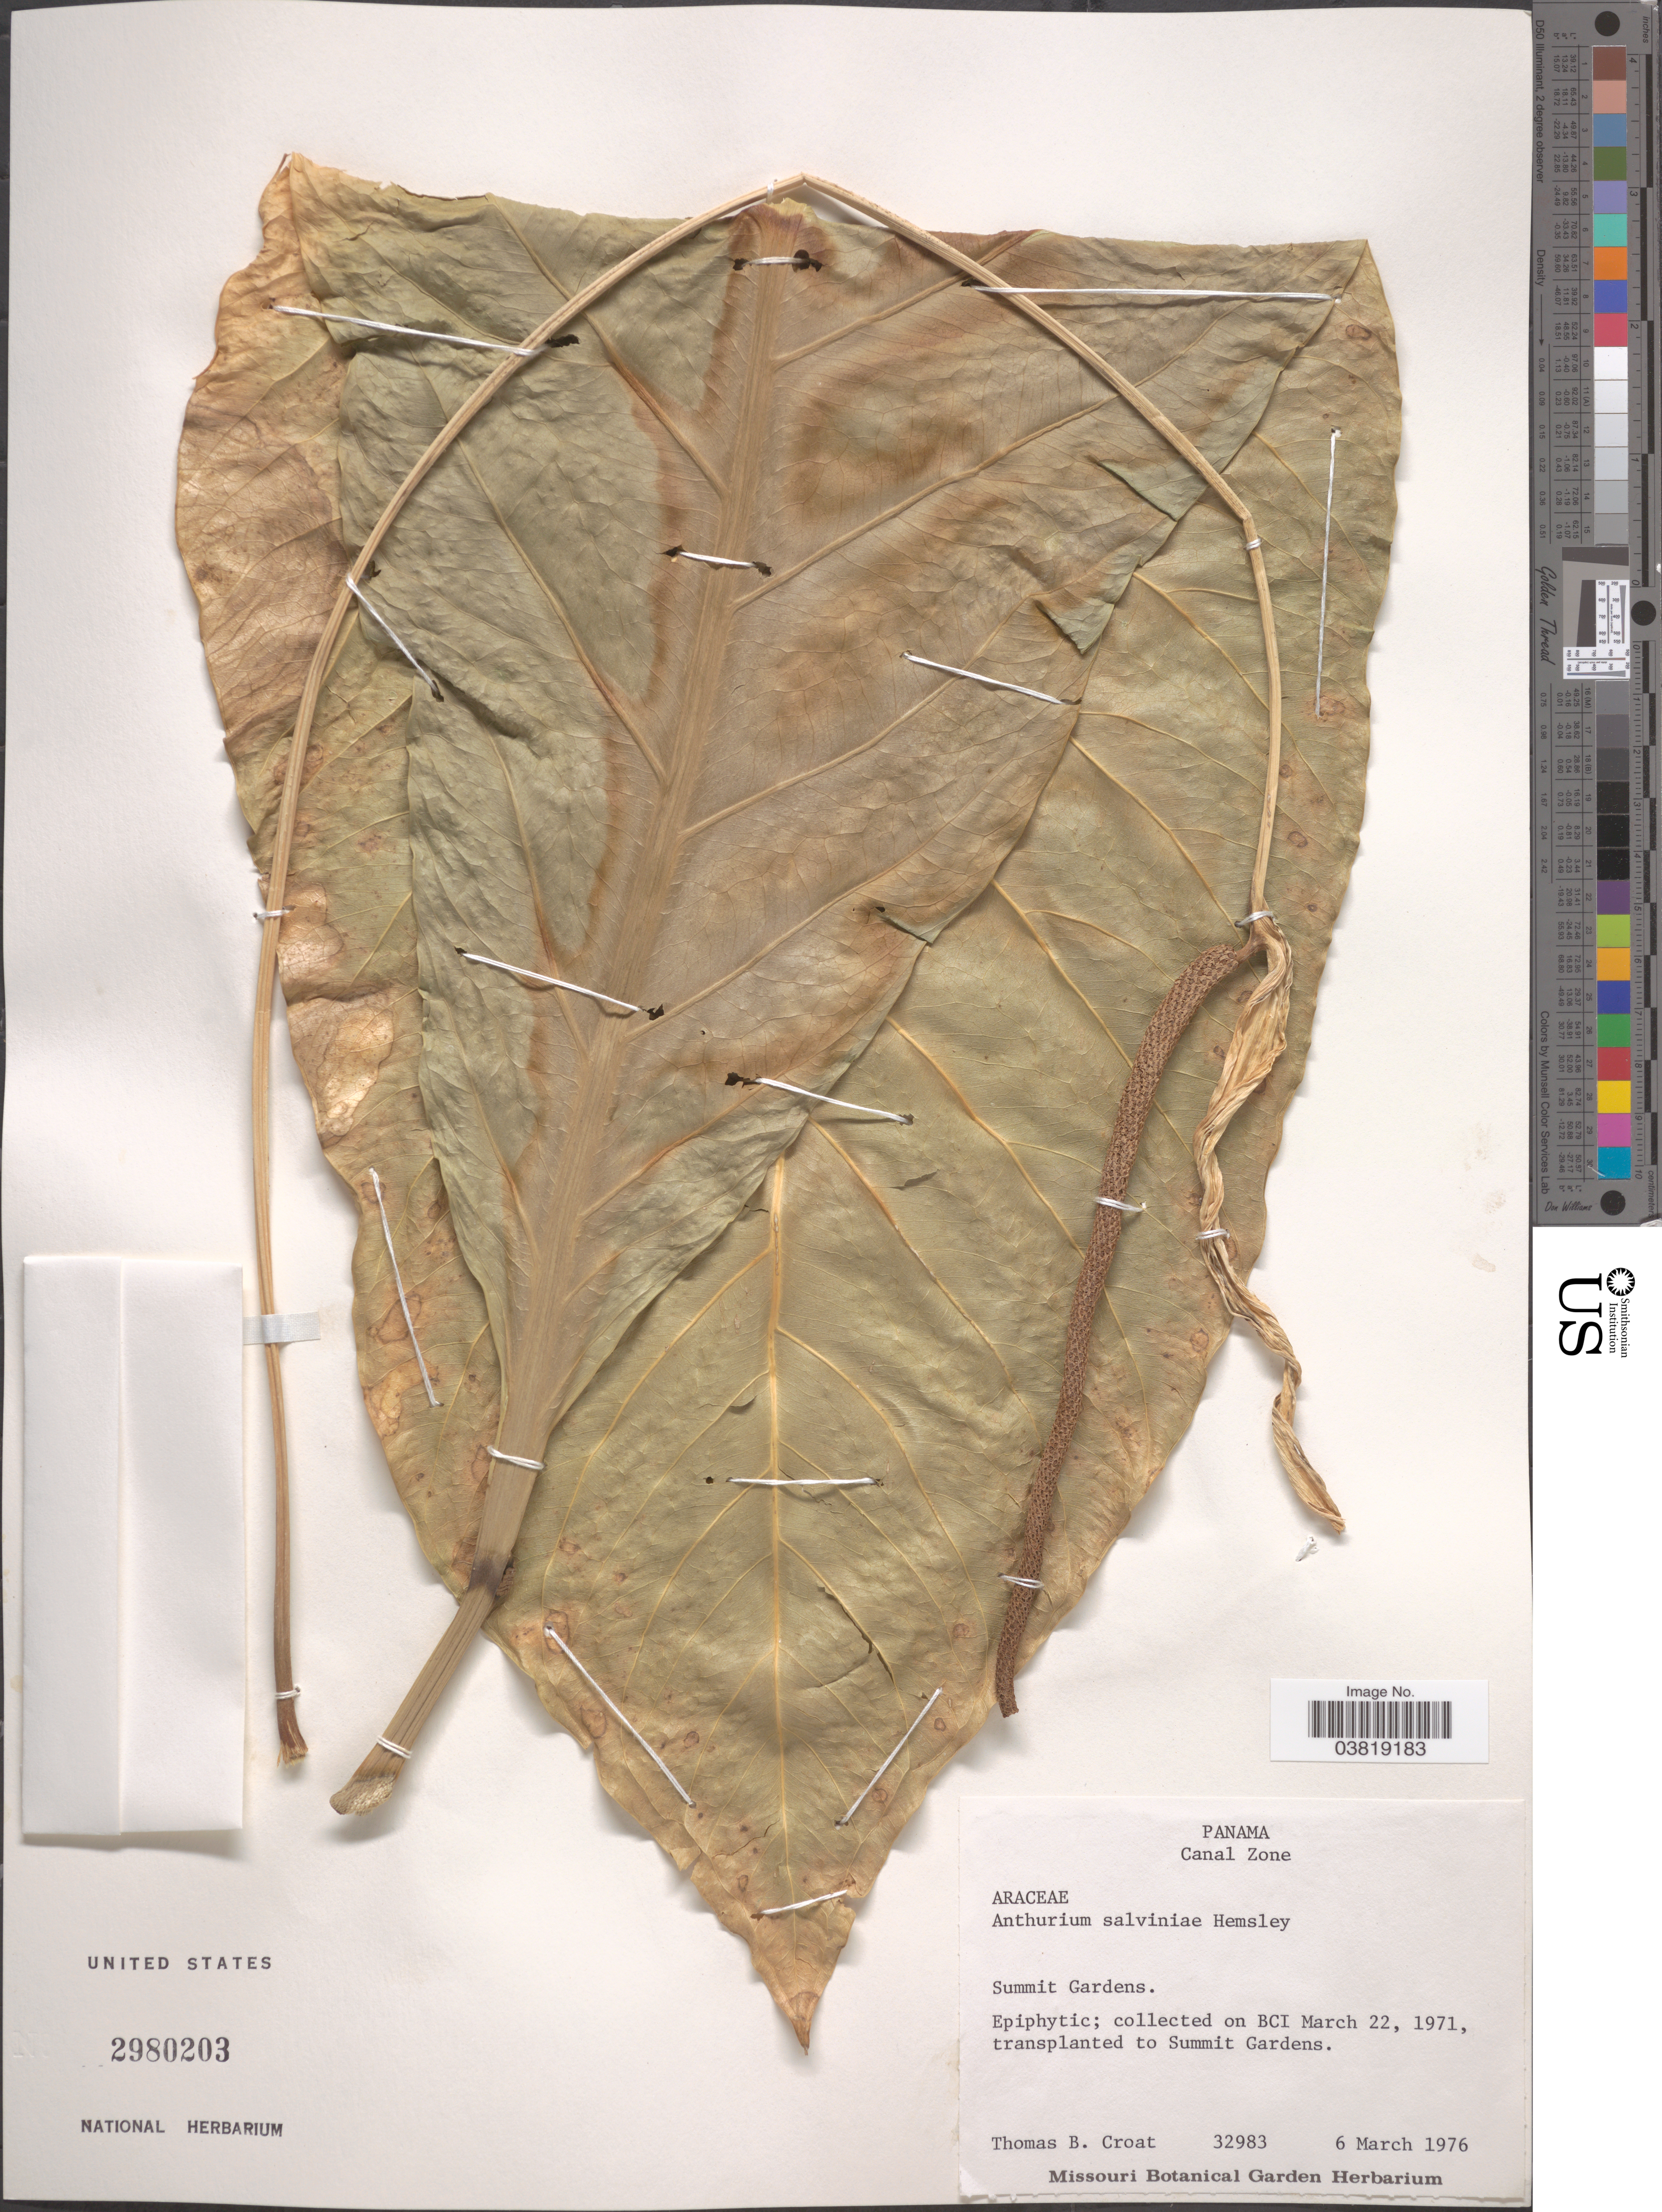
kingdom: Plantae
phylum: Tracheophyta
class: Liliopsida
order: Alismatales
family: Araceae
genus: Anthurium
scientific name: Anthurium salvinii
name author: Hemsl.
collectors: T. B. Croat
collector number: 32983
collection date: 1976-03-06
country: Panama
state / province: Colón / Panamá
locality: Canal Zone. Summit Gardens.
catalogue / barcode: US 2980203